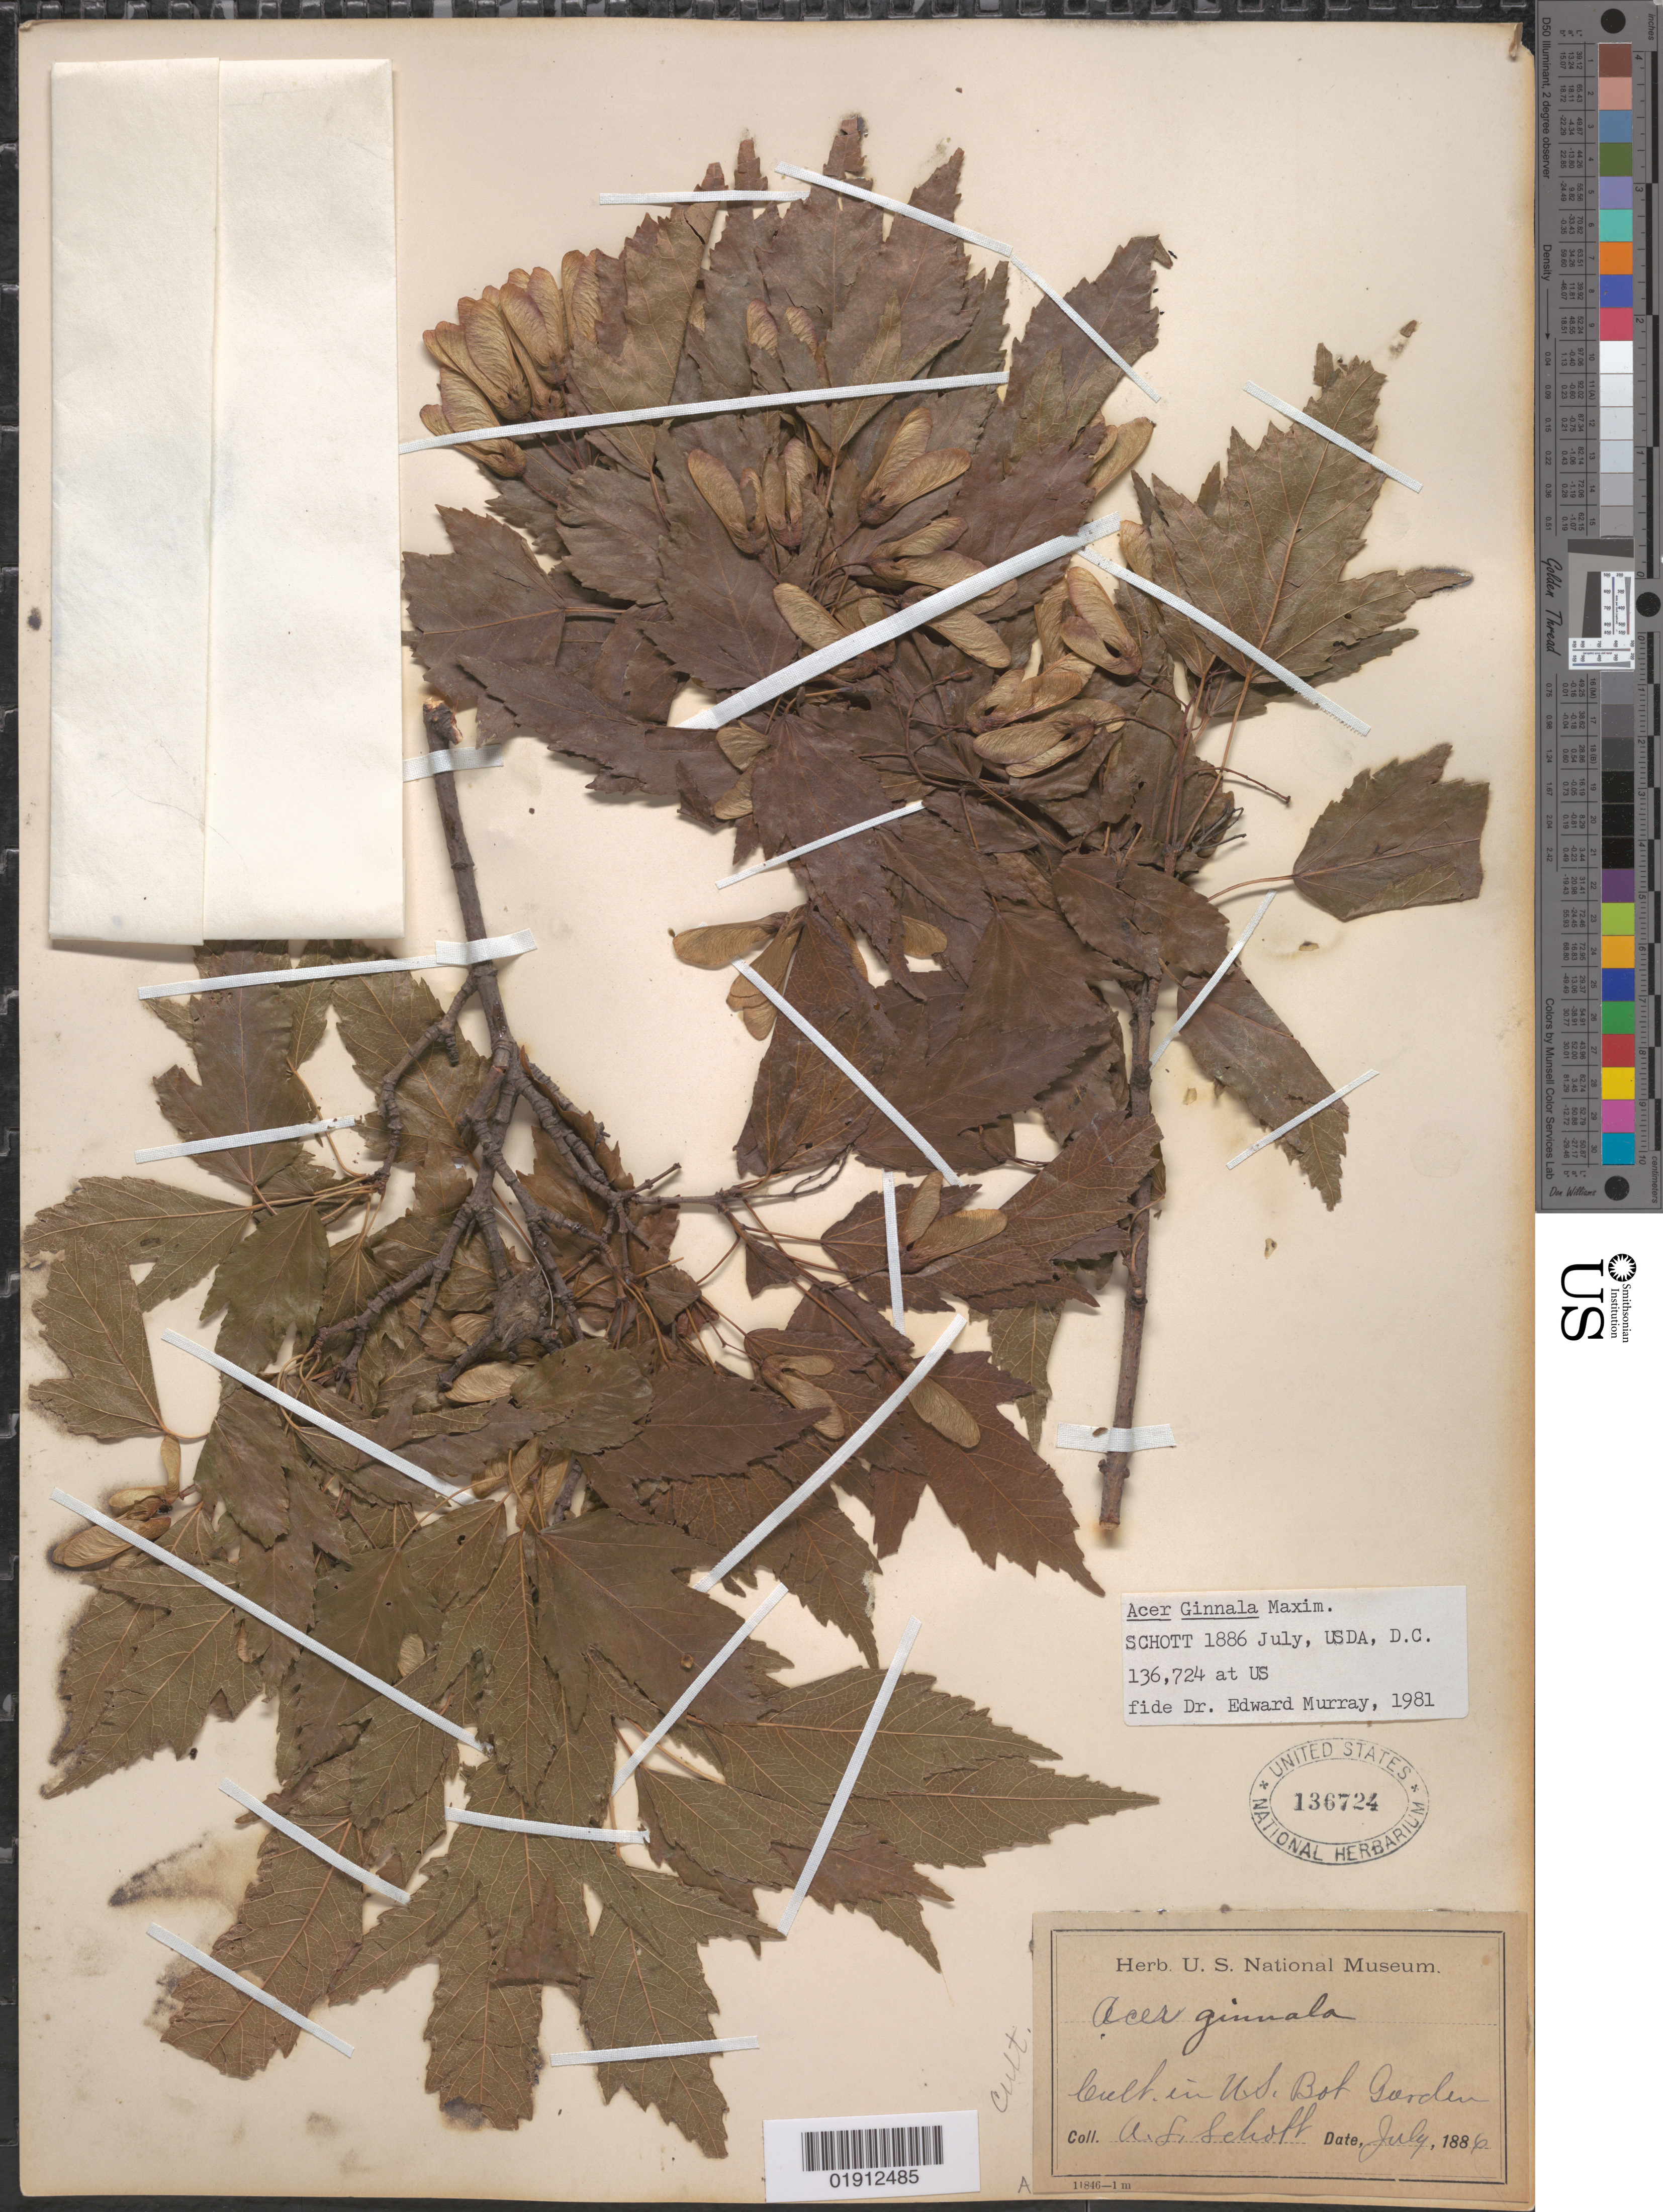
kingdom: Plantae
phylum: Tracheophyta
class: Magnoliopsida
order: Sapindales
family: Sapindaceae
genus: Acer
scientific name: Acer ginnala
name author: Maxim.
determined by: Murray, Edward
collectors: A. L. Schott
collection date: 1886-07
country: United States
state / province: District of Columbia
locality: U.S. Botanic Garden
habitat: Garden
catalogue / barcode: US 136724